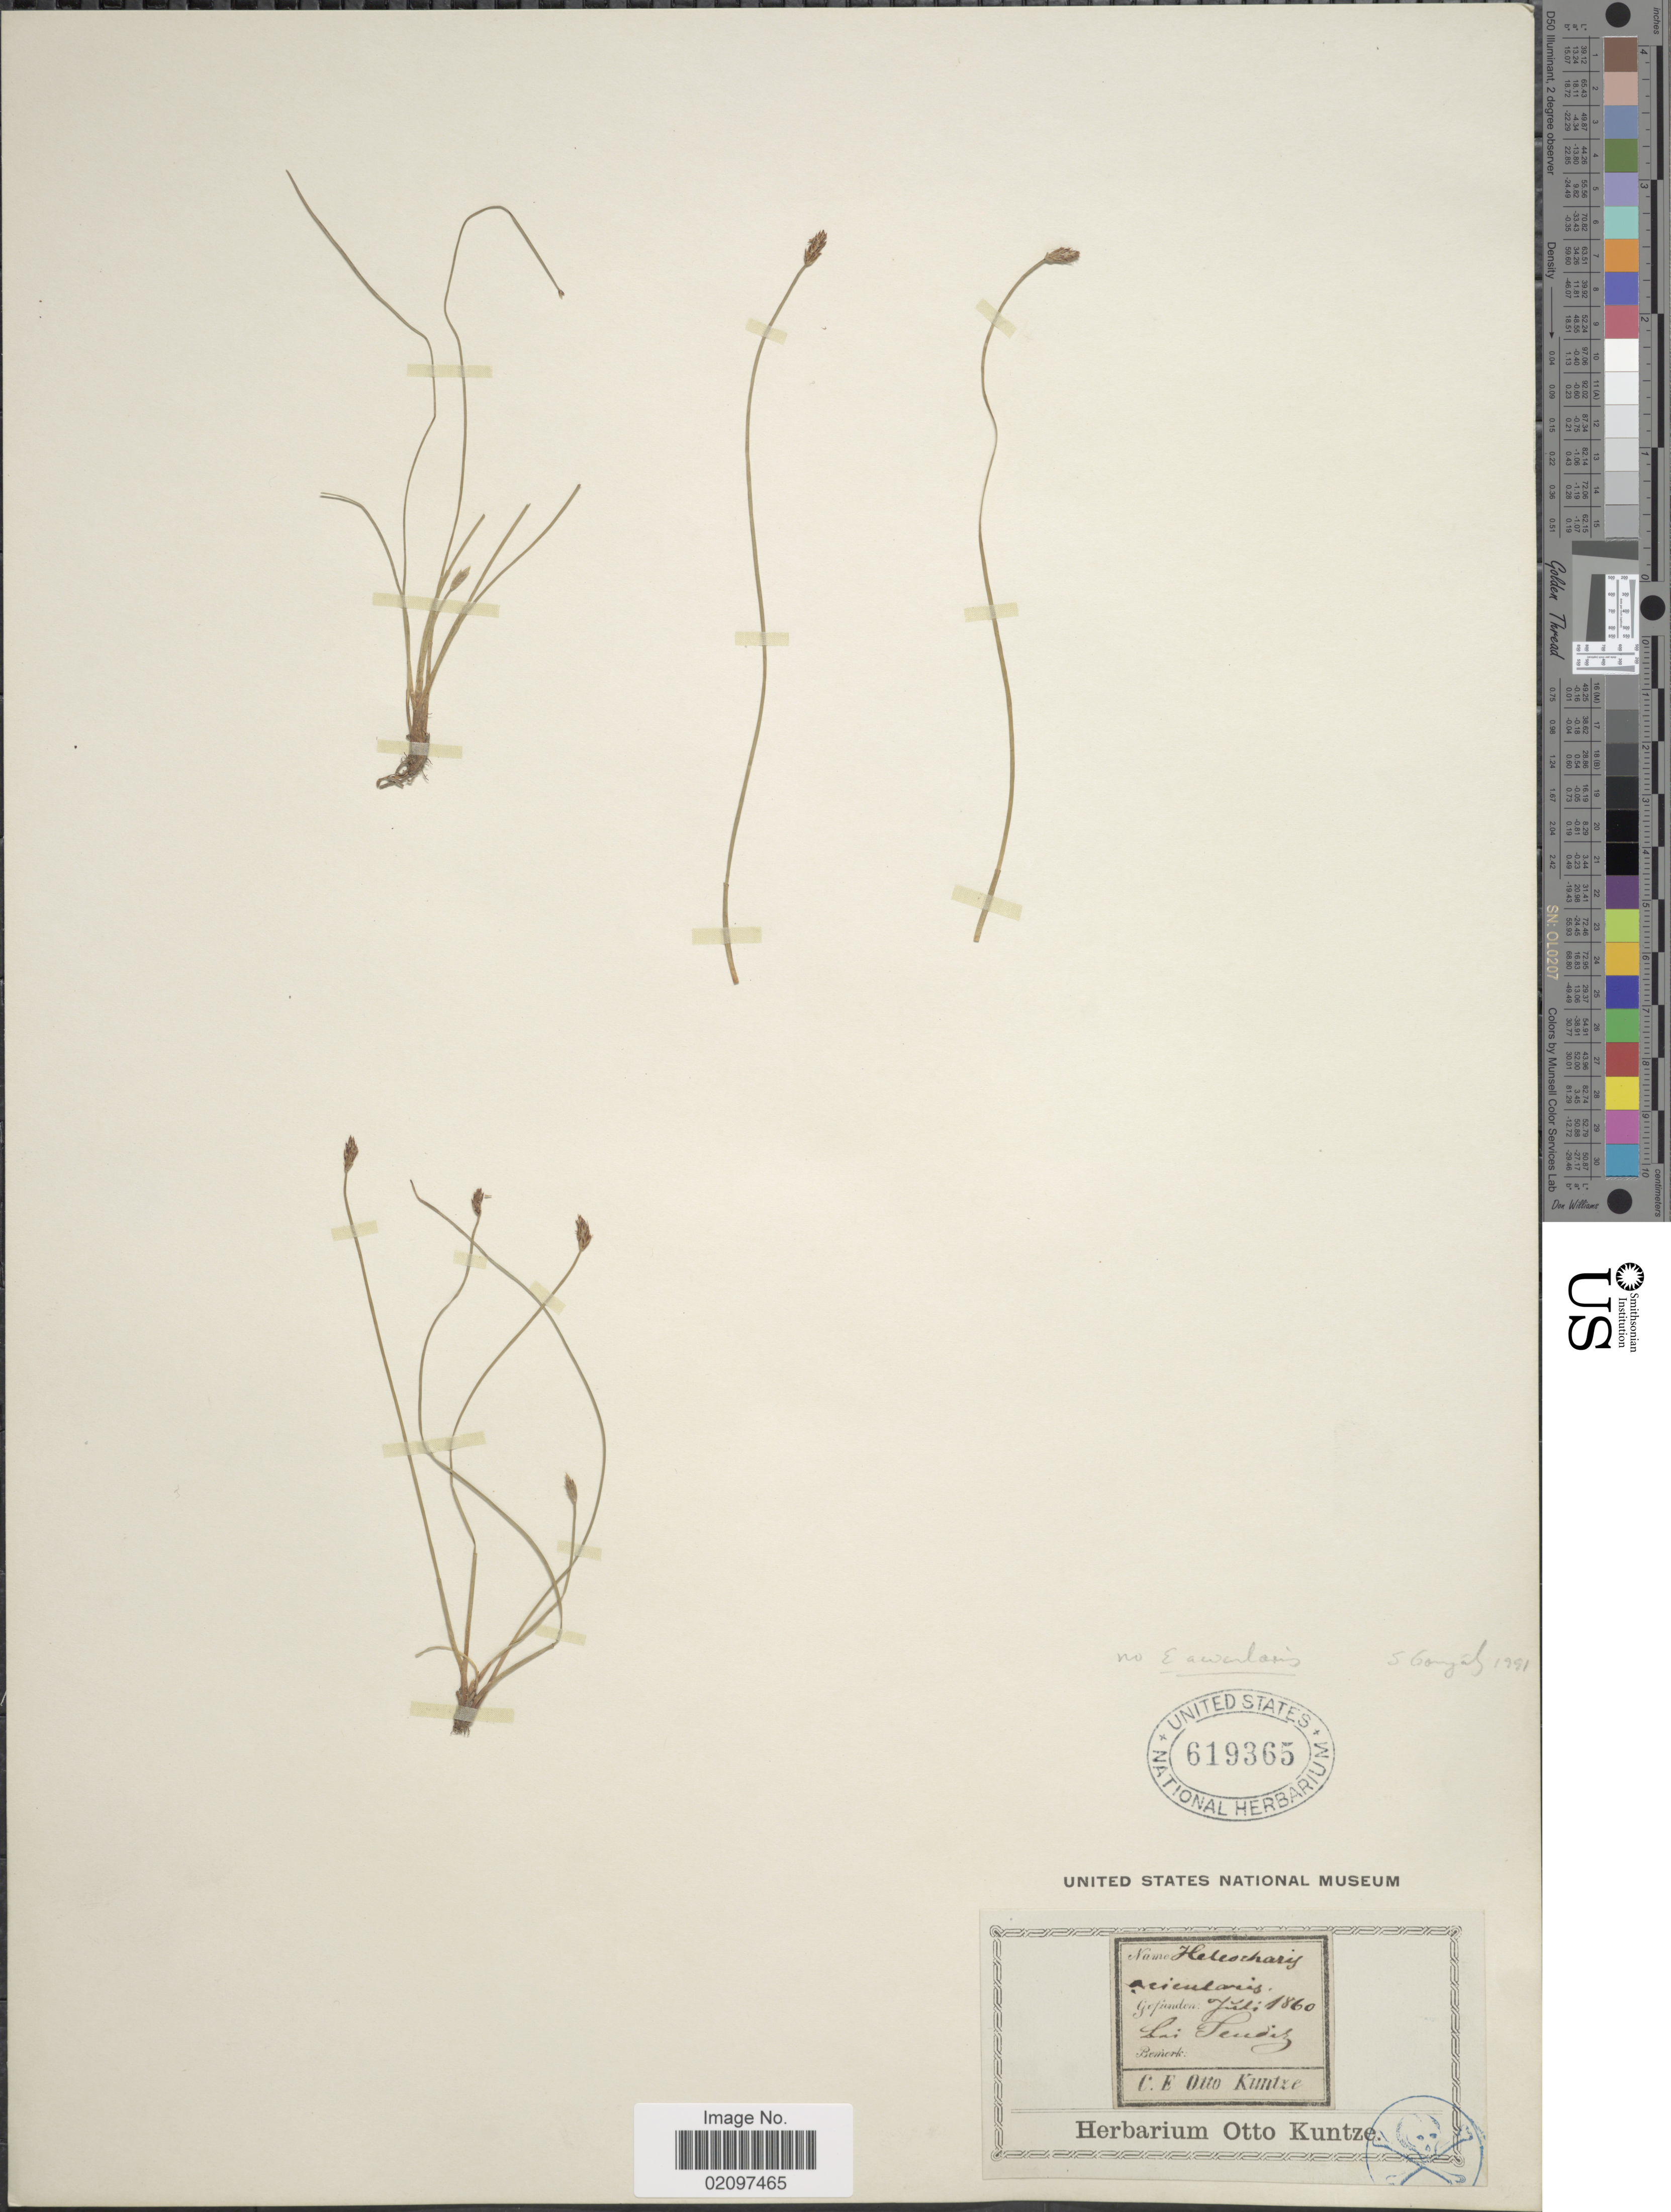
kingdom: Plantae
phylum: Tracheophyta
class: Liliopsida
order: Poales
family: Cyperaceae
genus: Eleocharis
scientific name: Eleocharis sp.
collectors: C.E.O. Kuntze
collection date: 1860-07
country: Germany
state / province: Sachsen-Anhalt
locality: Bei Seudiz. [interpreted]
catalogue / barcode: US 619365